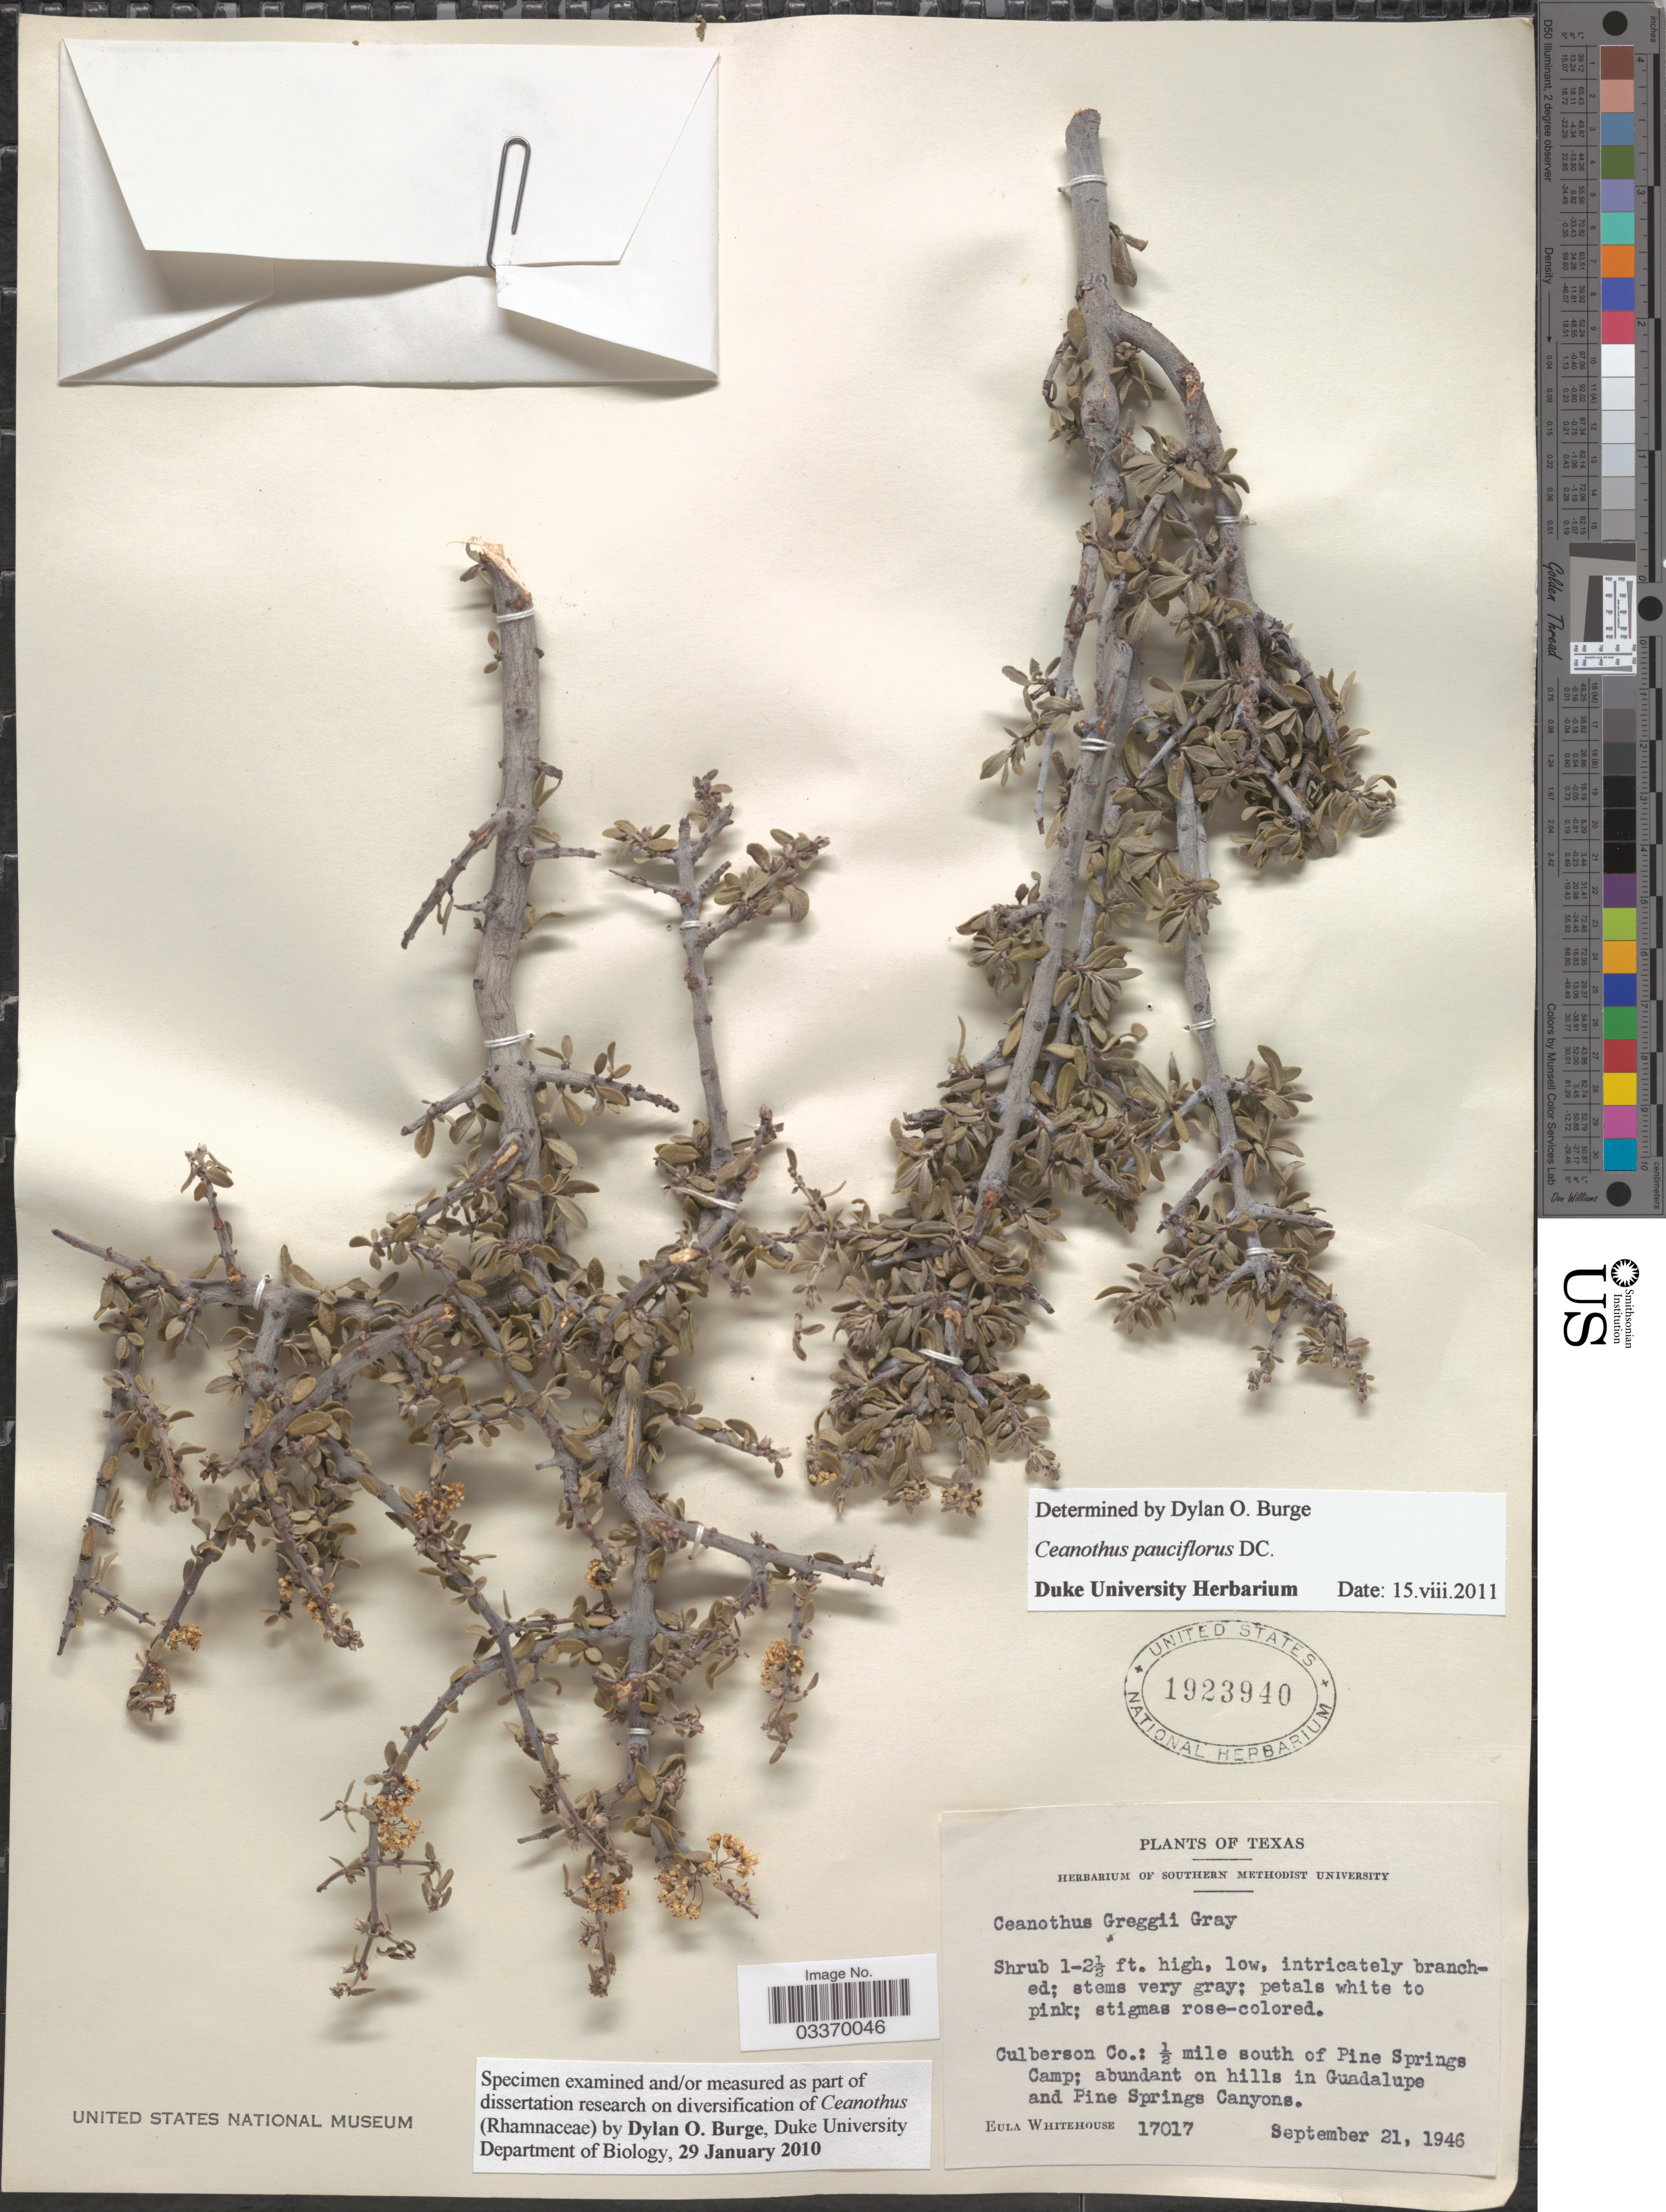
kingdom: Plantae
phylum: Tracheophyta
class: Magnoliopsida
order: Rosales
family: Rhamnaceae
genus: Ceanothus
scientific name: Ceanothus pauciflorus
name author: DC.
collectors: E. Whitehouse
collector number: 17017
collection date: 1946-09-21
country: United States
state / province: Texas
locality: Culberson Co.: ½ mile south of Pine Springs Camp; abundant on hills in Guadalupe and Pine Springs Canyons.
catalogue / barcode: US 1923940